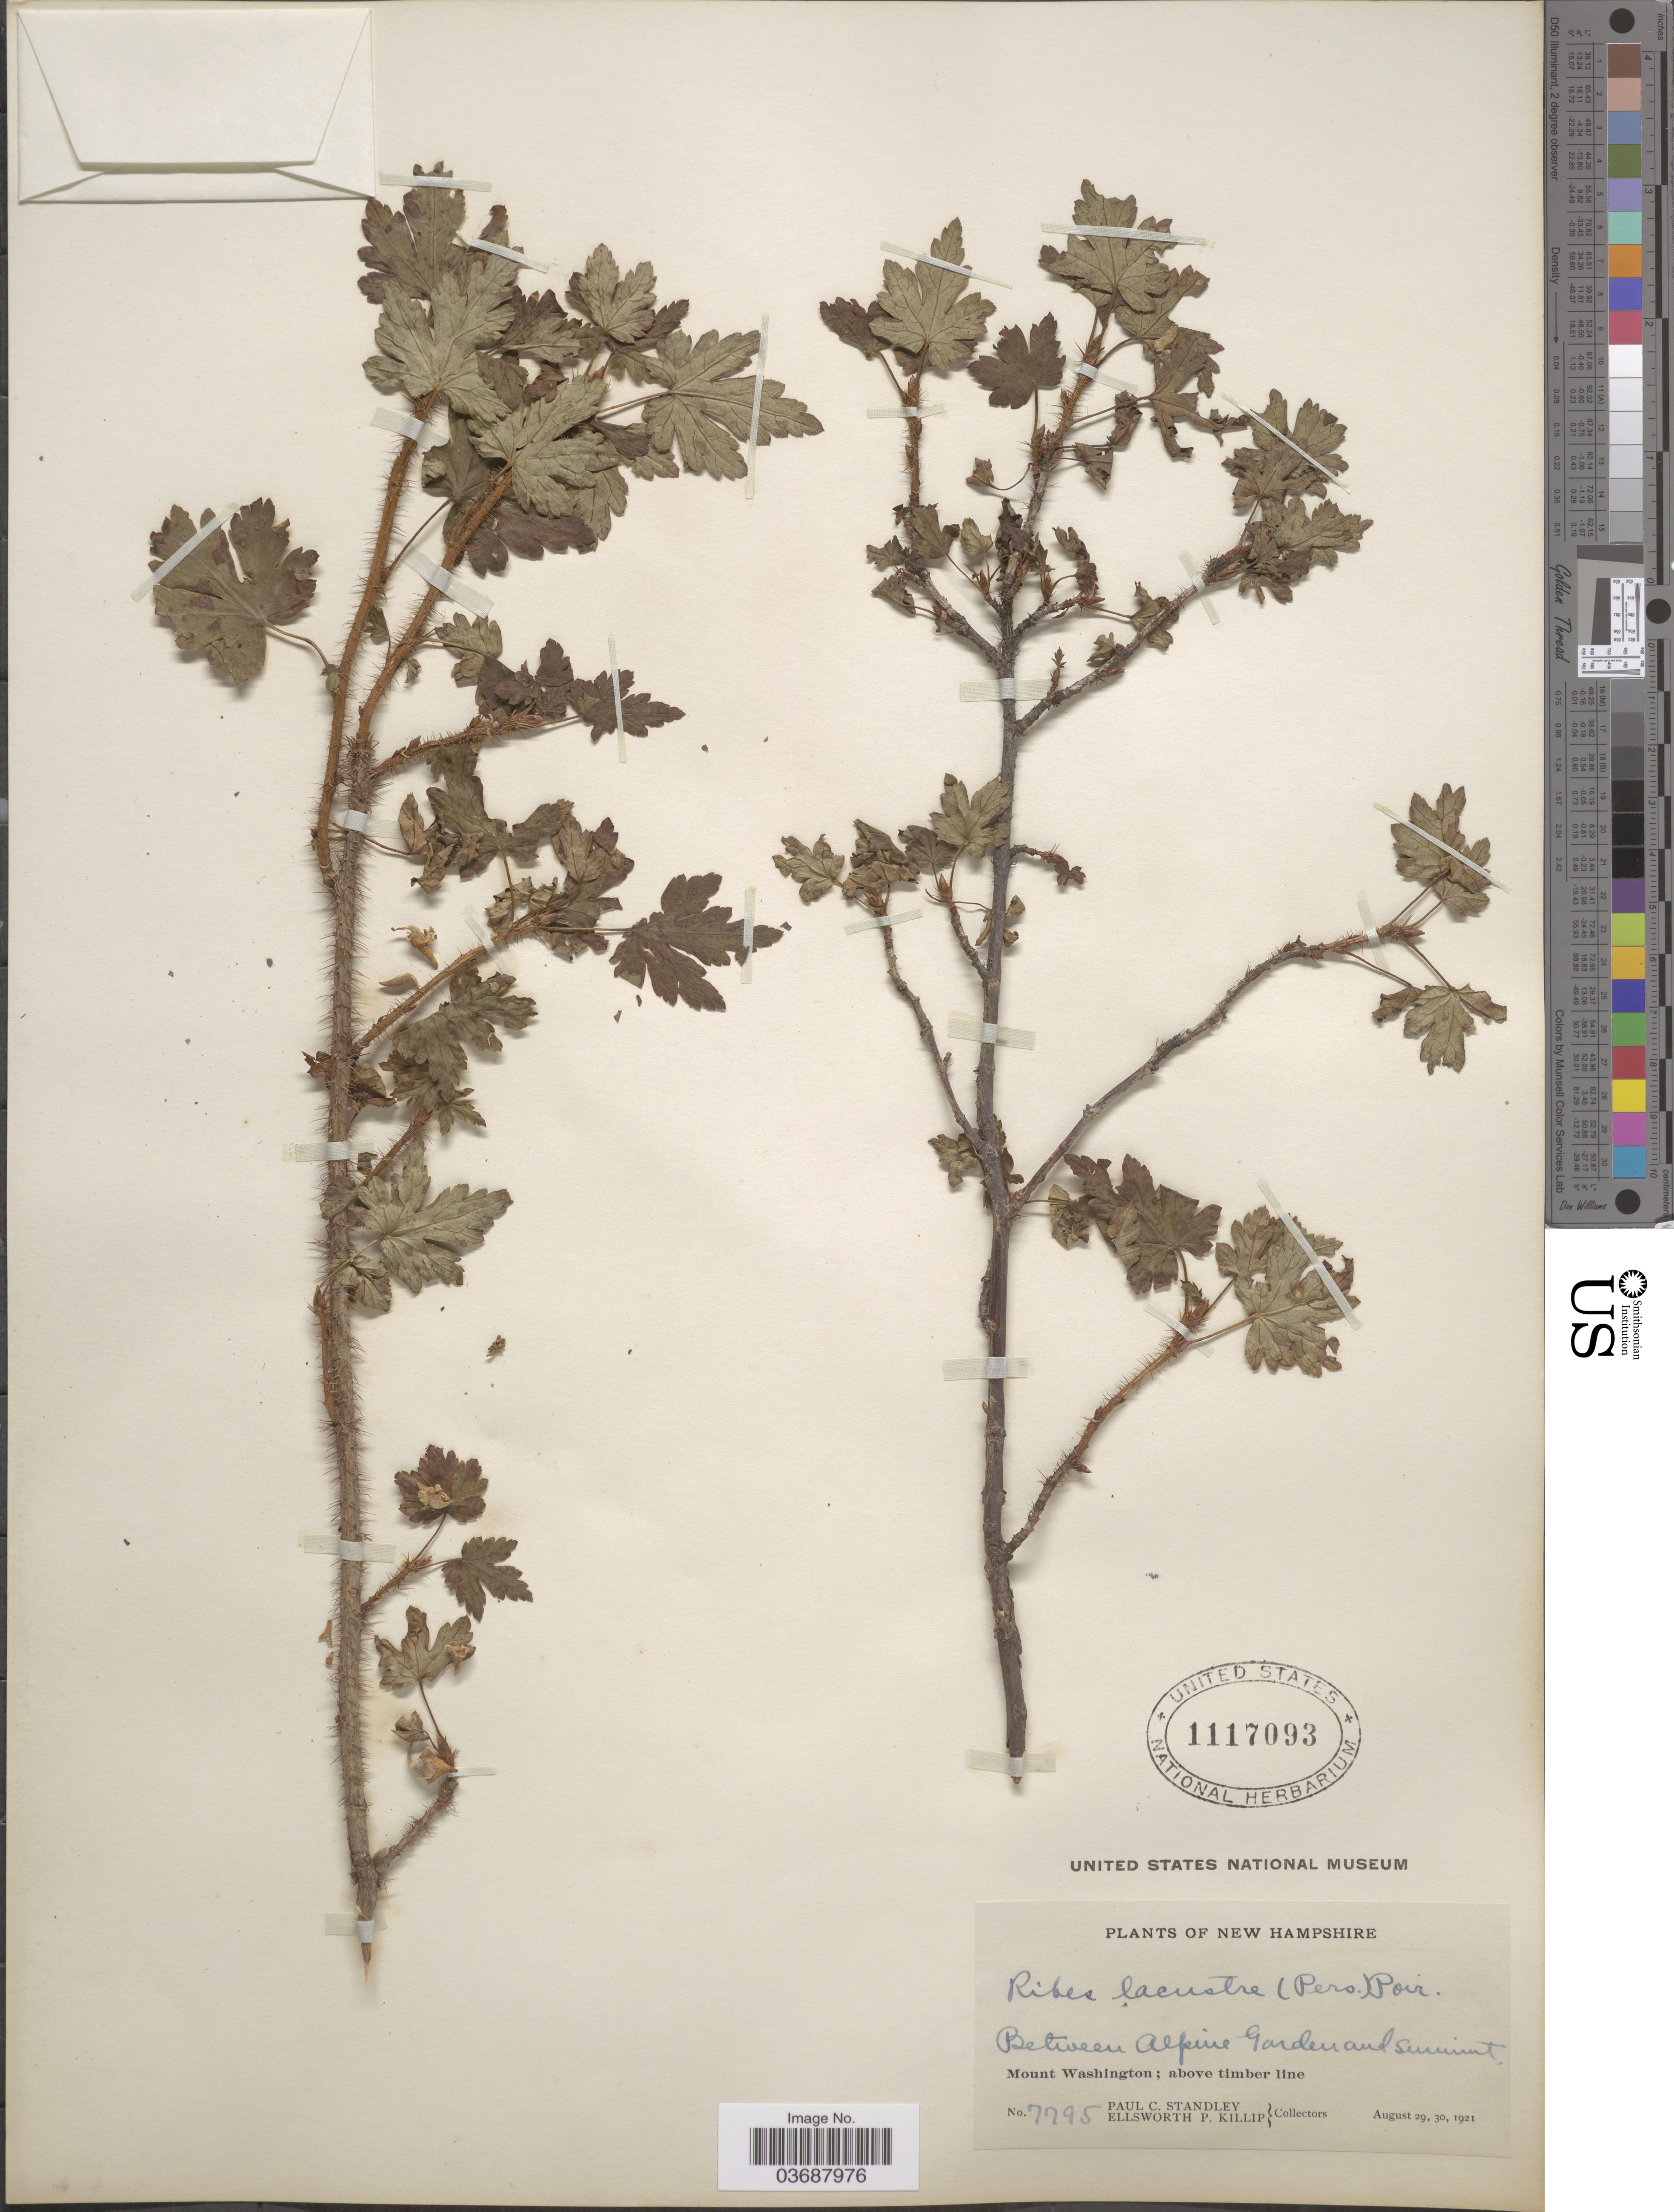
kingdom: Plantae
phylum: Tracheophyta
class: Magnoliopsida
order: Saxifragales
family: Grossulariaceae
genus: Ribes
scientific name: Ribes lacustre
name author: (Pers.) Poir.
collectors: P. C. Standley & E. P. Killip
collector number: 7795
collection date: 1921-08-29/1921-08-30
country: United States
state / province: New Hampshire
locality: Between Alpine Garden and Summit. Mount Washington; above timber line.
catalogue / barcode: US 1117093